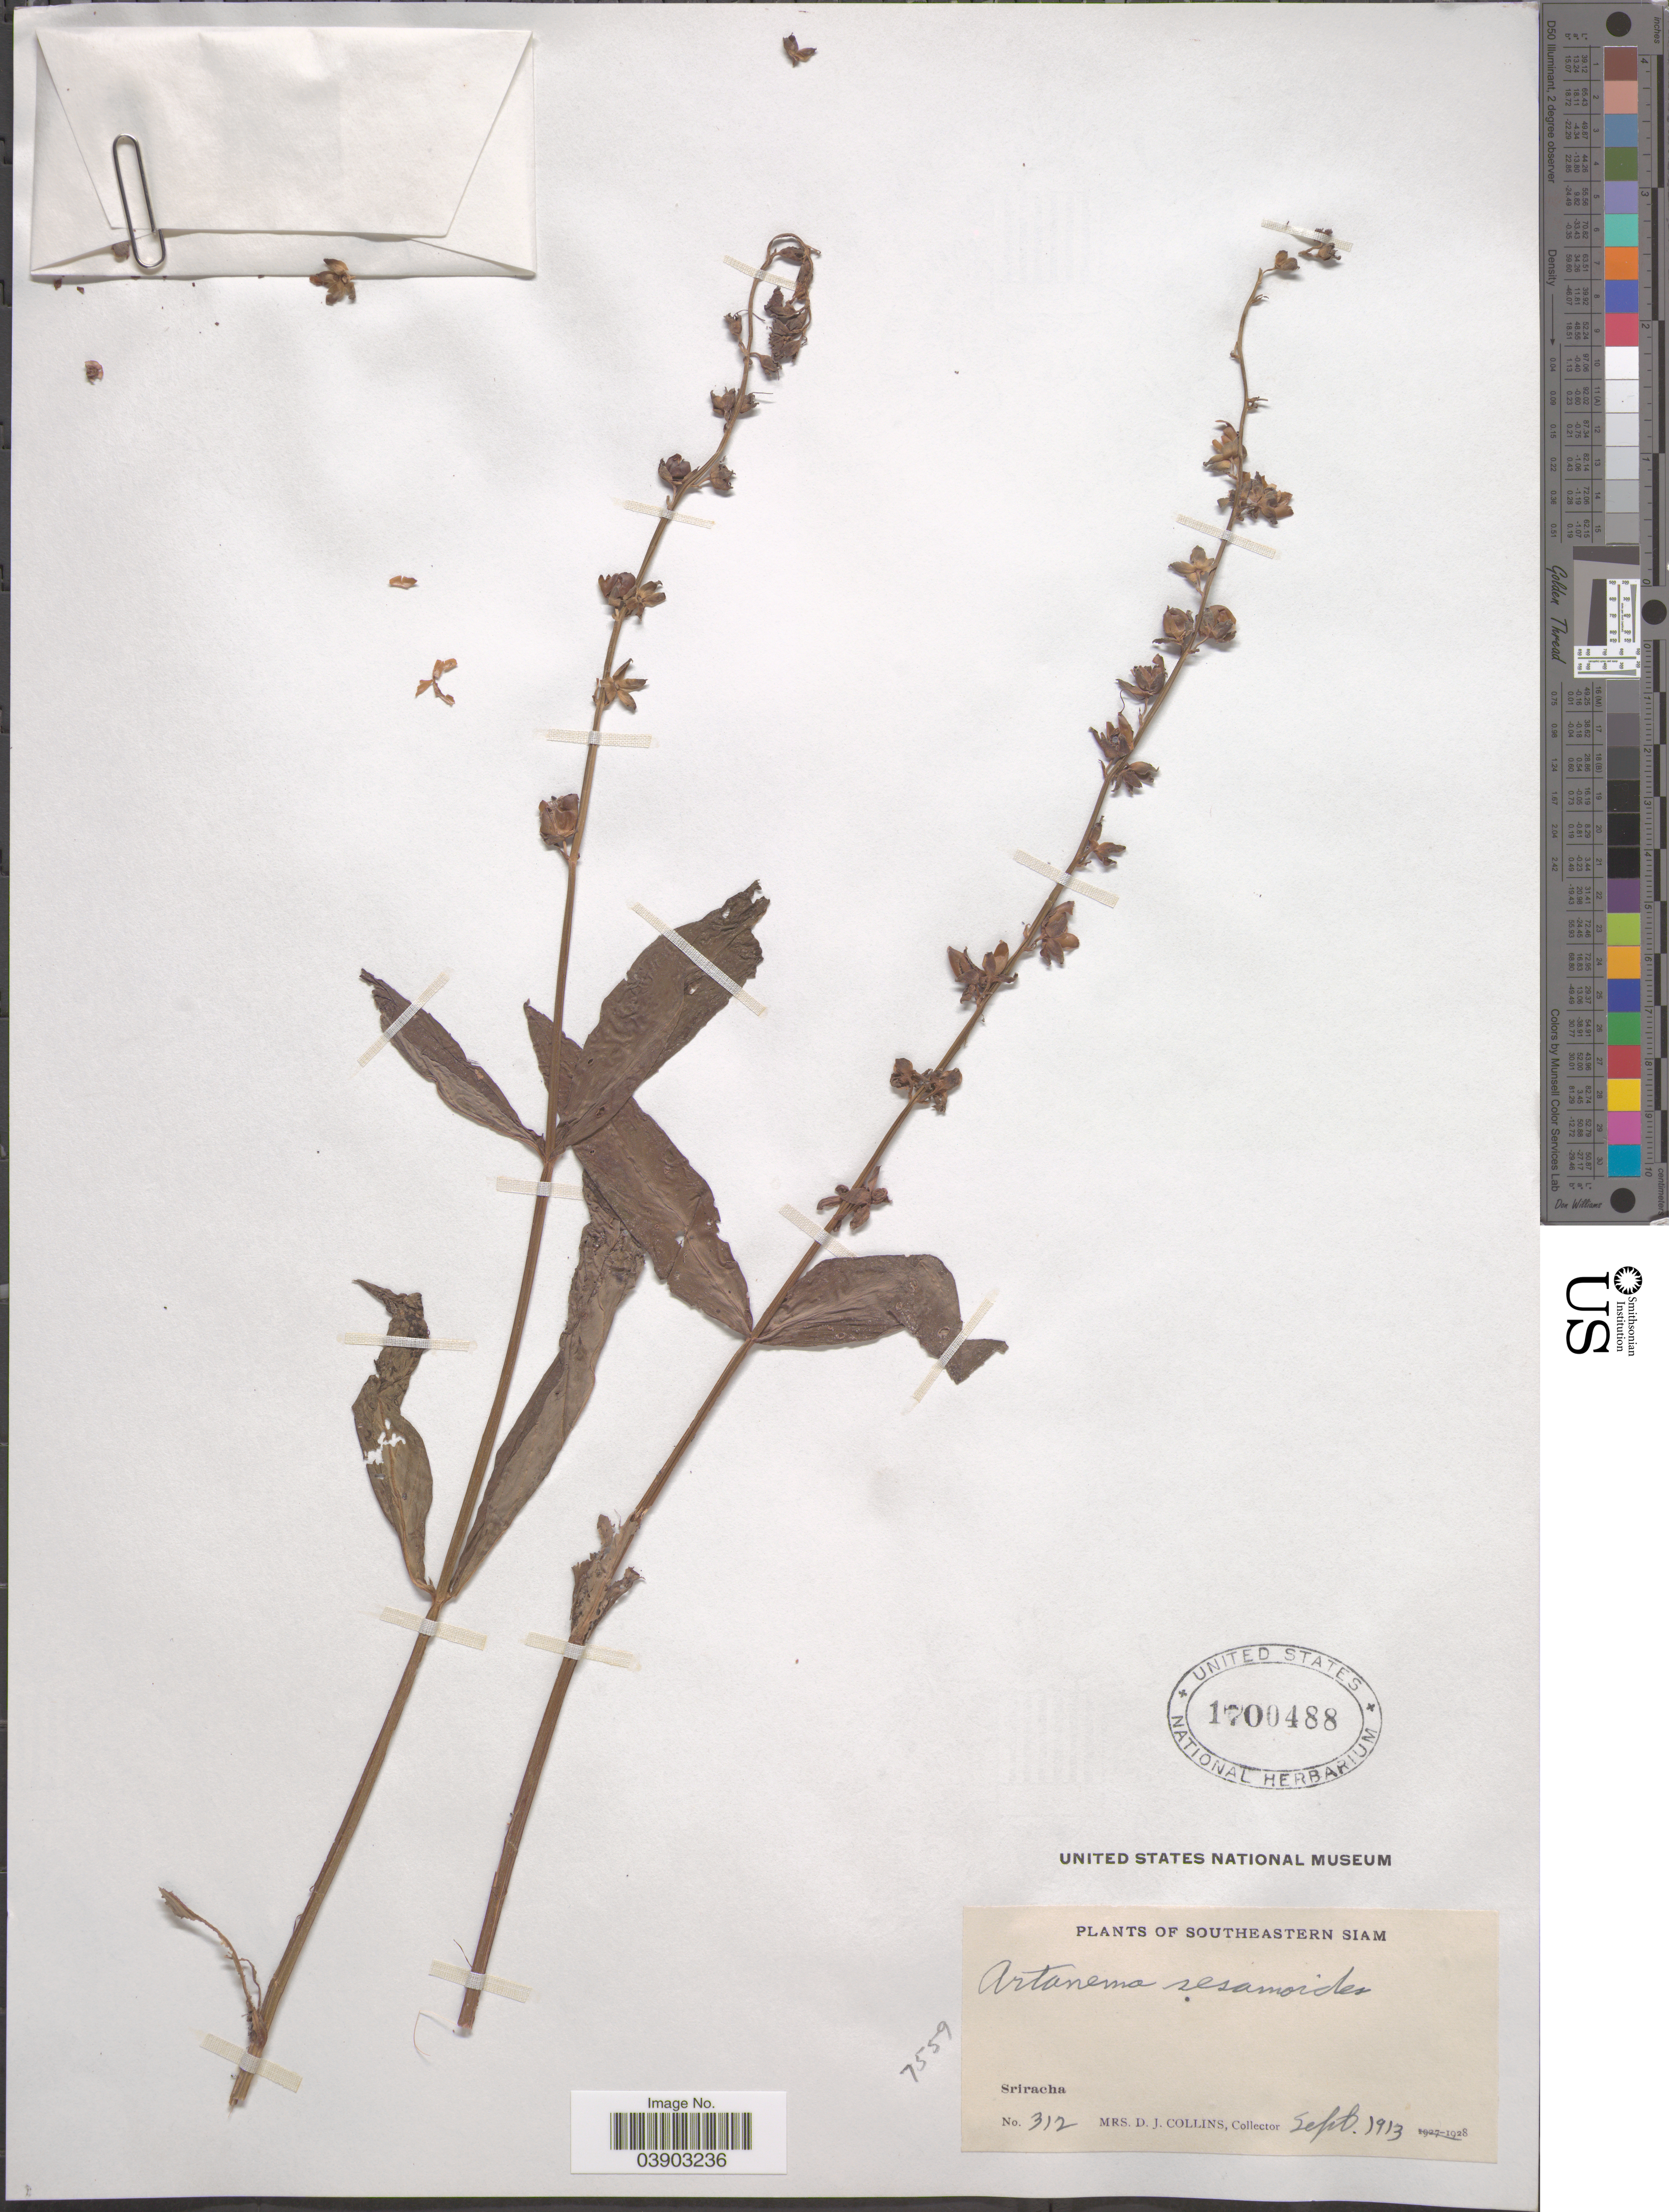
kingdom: Plantae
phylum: Tracheophyta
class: Magnoliopsida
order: Lamiales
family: Linderniaceae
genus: Artanema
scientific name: Artanema longifolium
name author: (L.) Vatke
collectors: Mrs. D. J. Collins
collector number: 312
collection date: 1913-09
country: Thailand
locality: Southern Siam. Sriracha.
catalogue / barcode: US 1700488